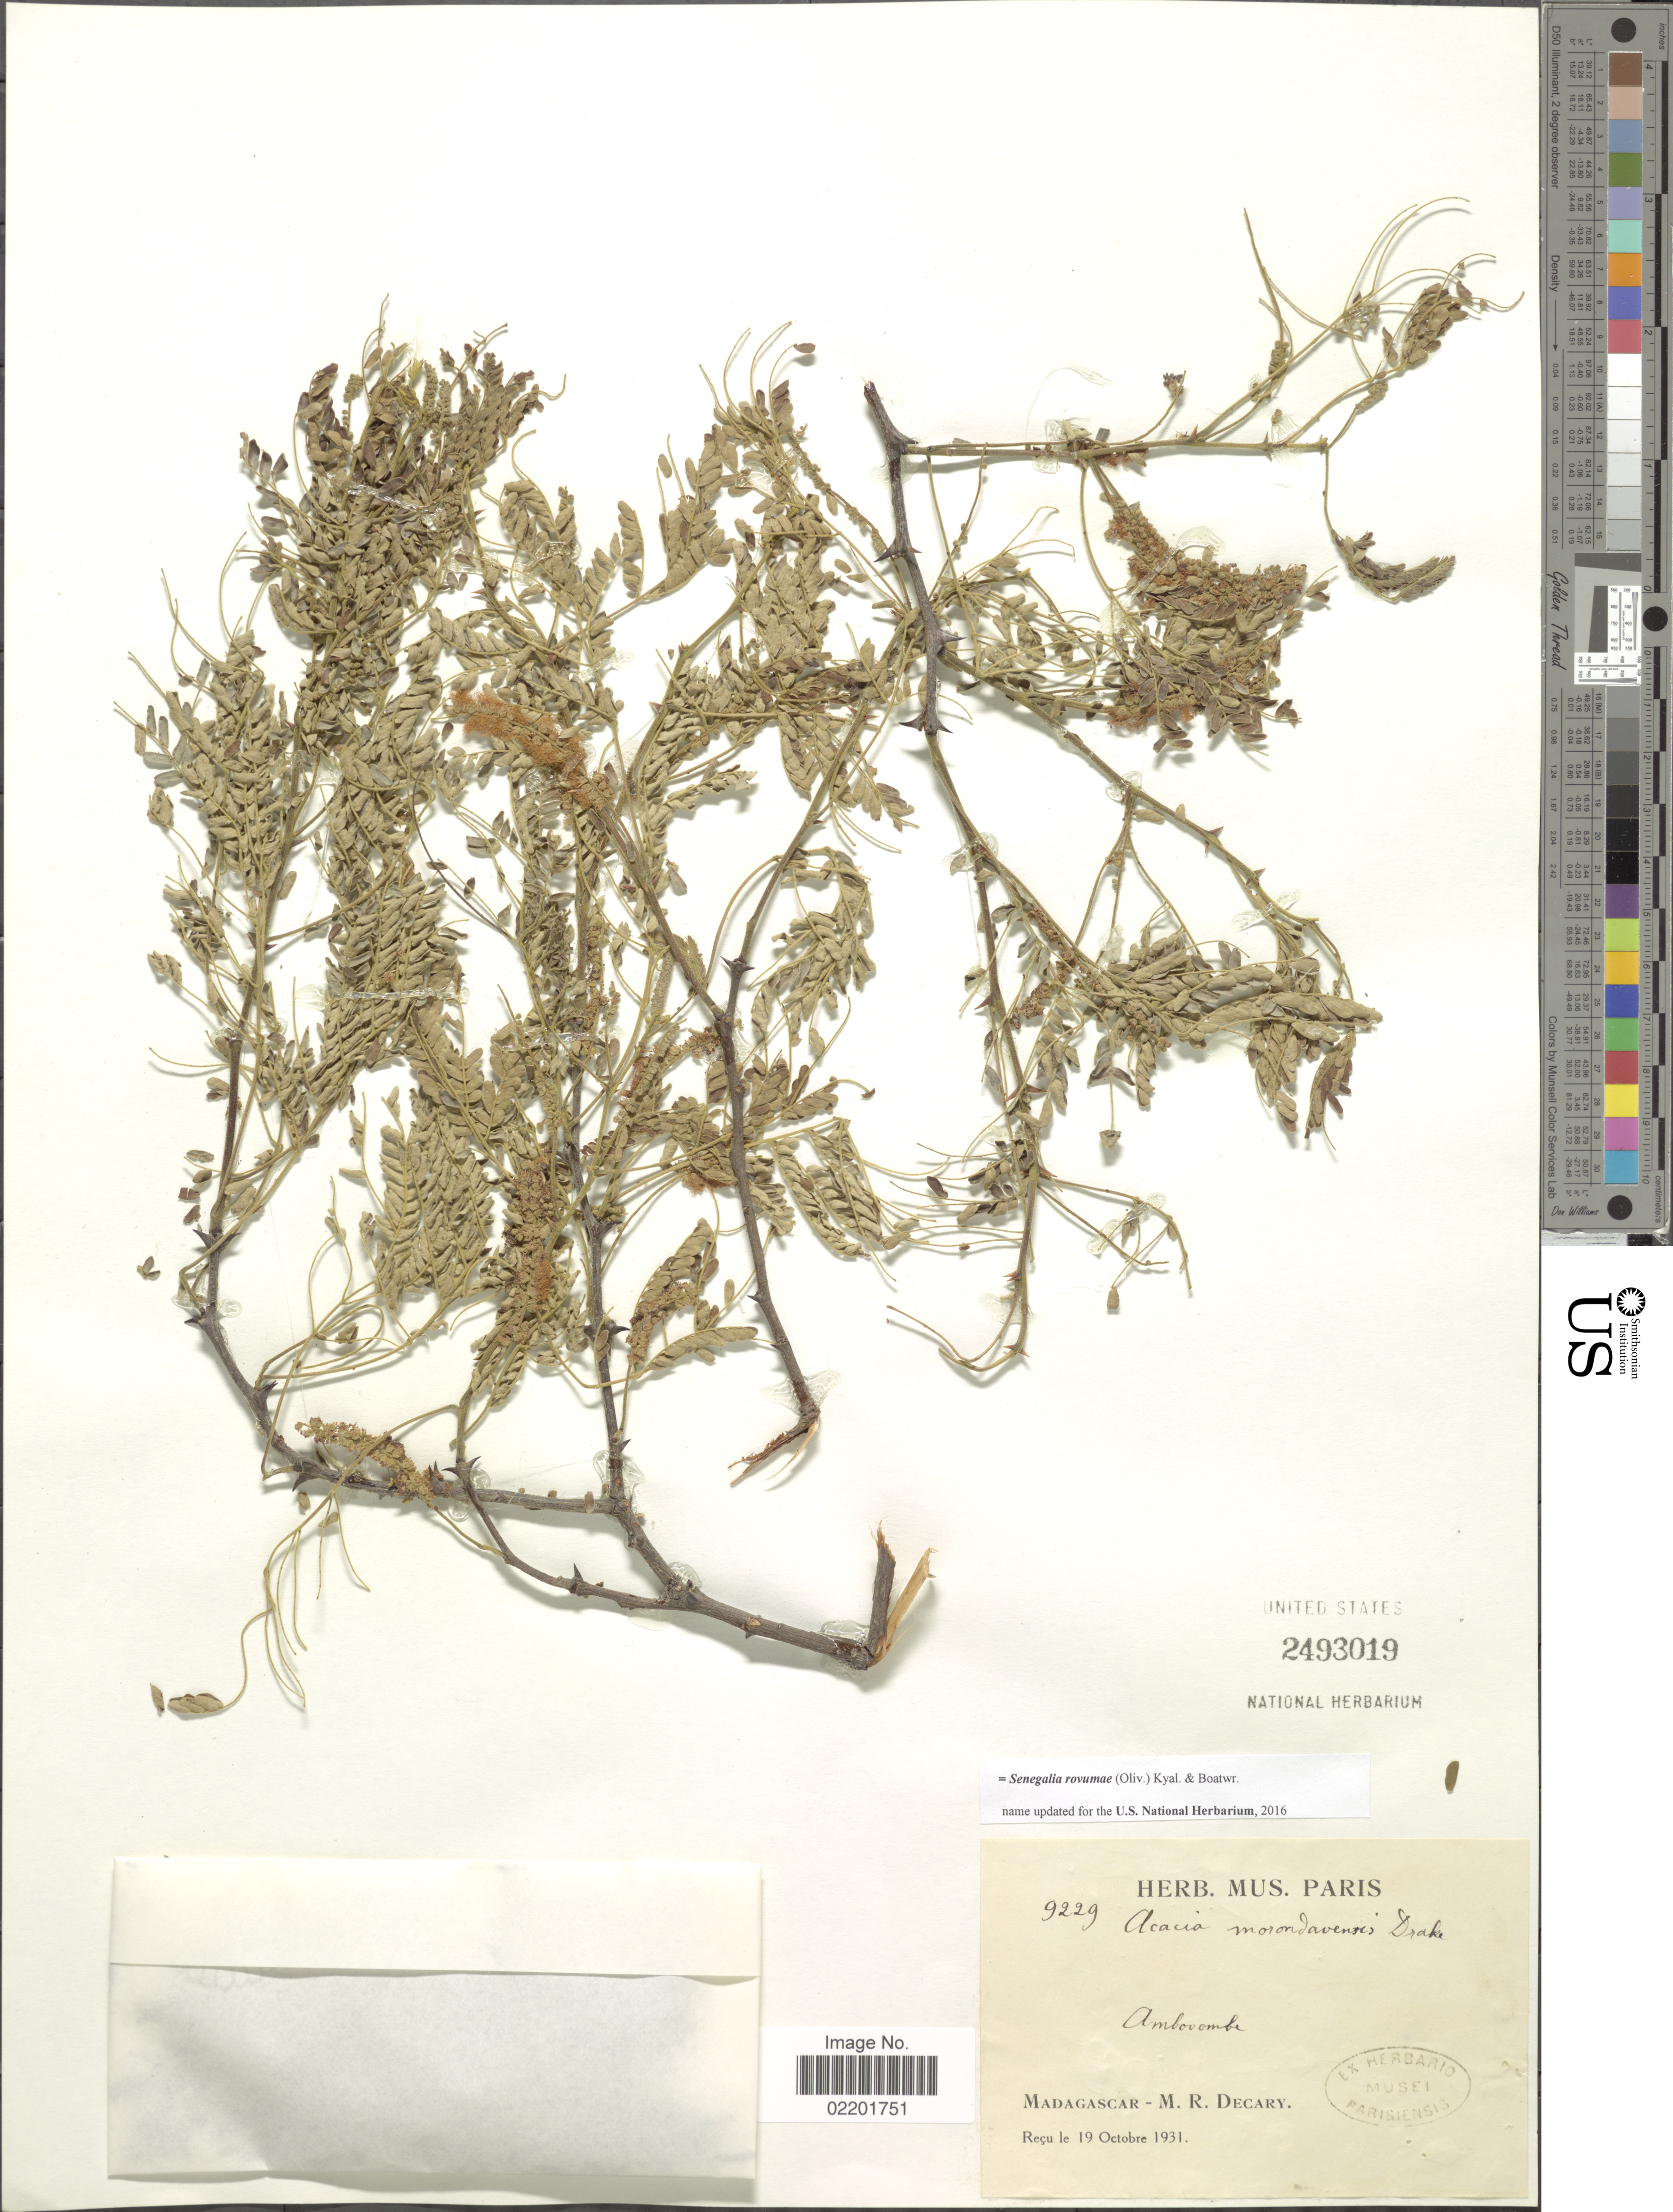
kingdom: Plantae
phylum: Tracheophyta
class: Magnoliopsida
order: Fabales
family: Fabaceae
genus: Senegalia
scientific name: Senegalia rovumae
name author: (Oliv.) Kyal. & Boatwr.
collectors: R. Decary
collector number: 9229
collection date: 1931-10-19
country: Madagascar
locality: Ambovombe [unsure placement]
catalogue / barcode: US 2493019